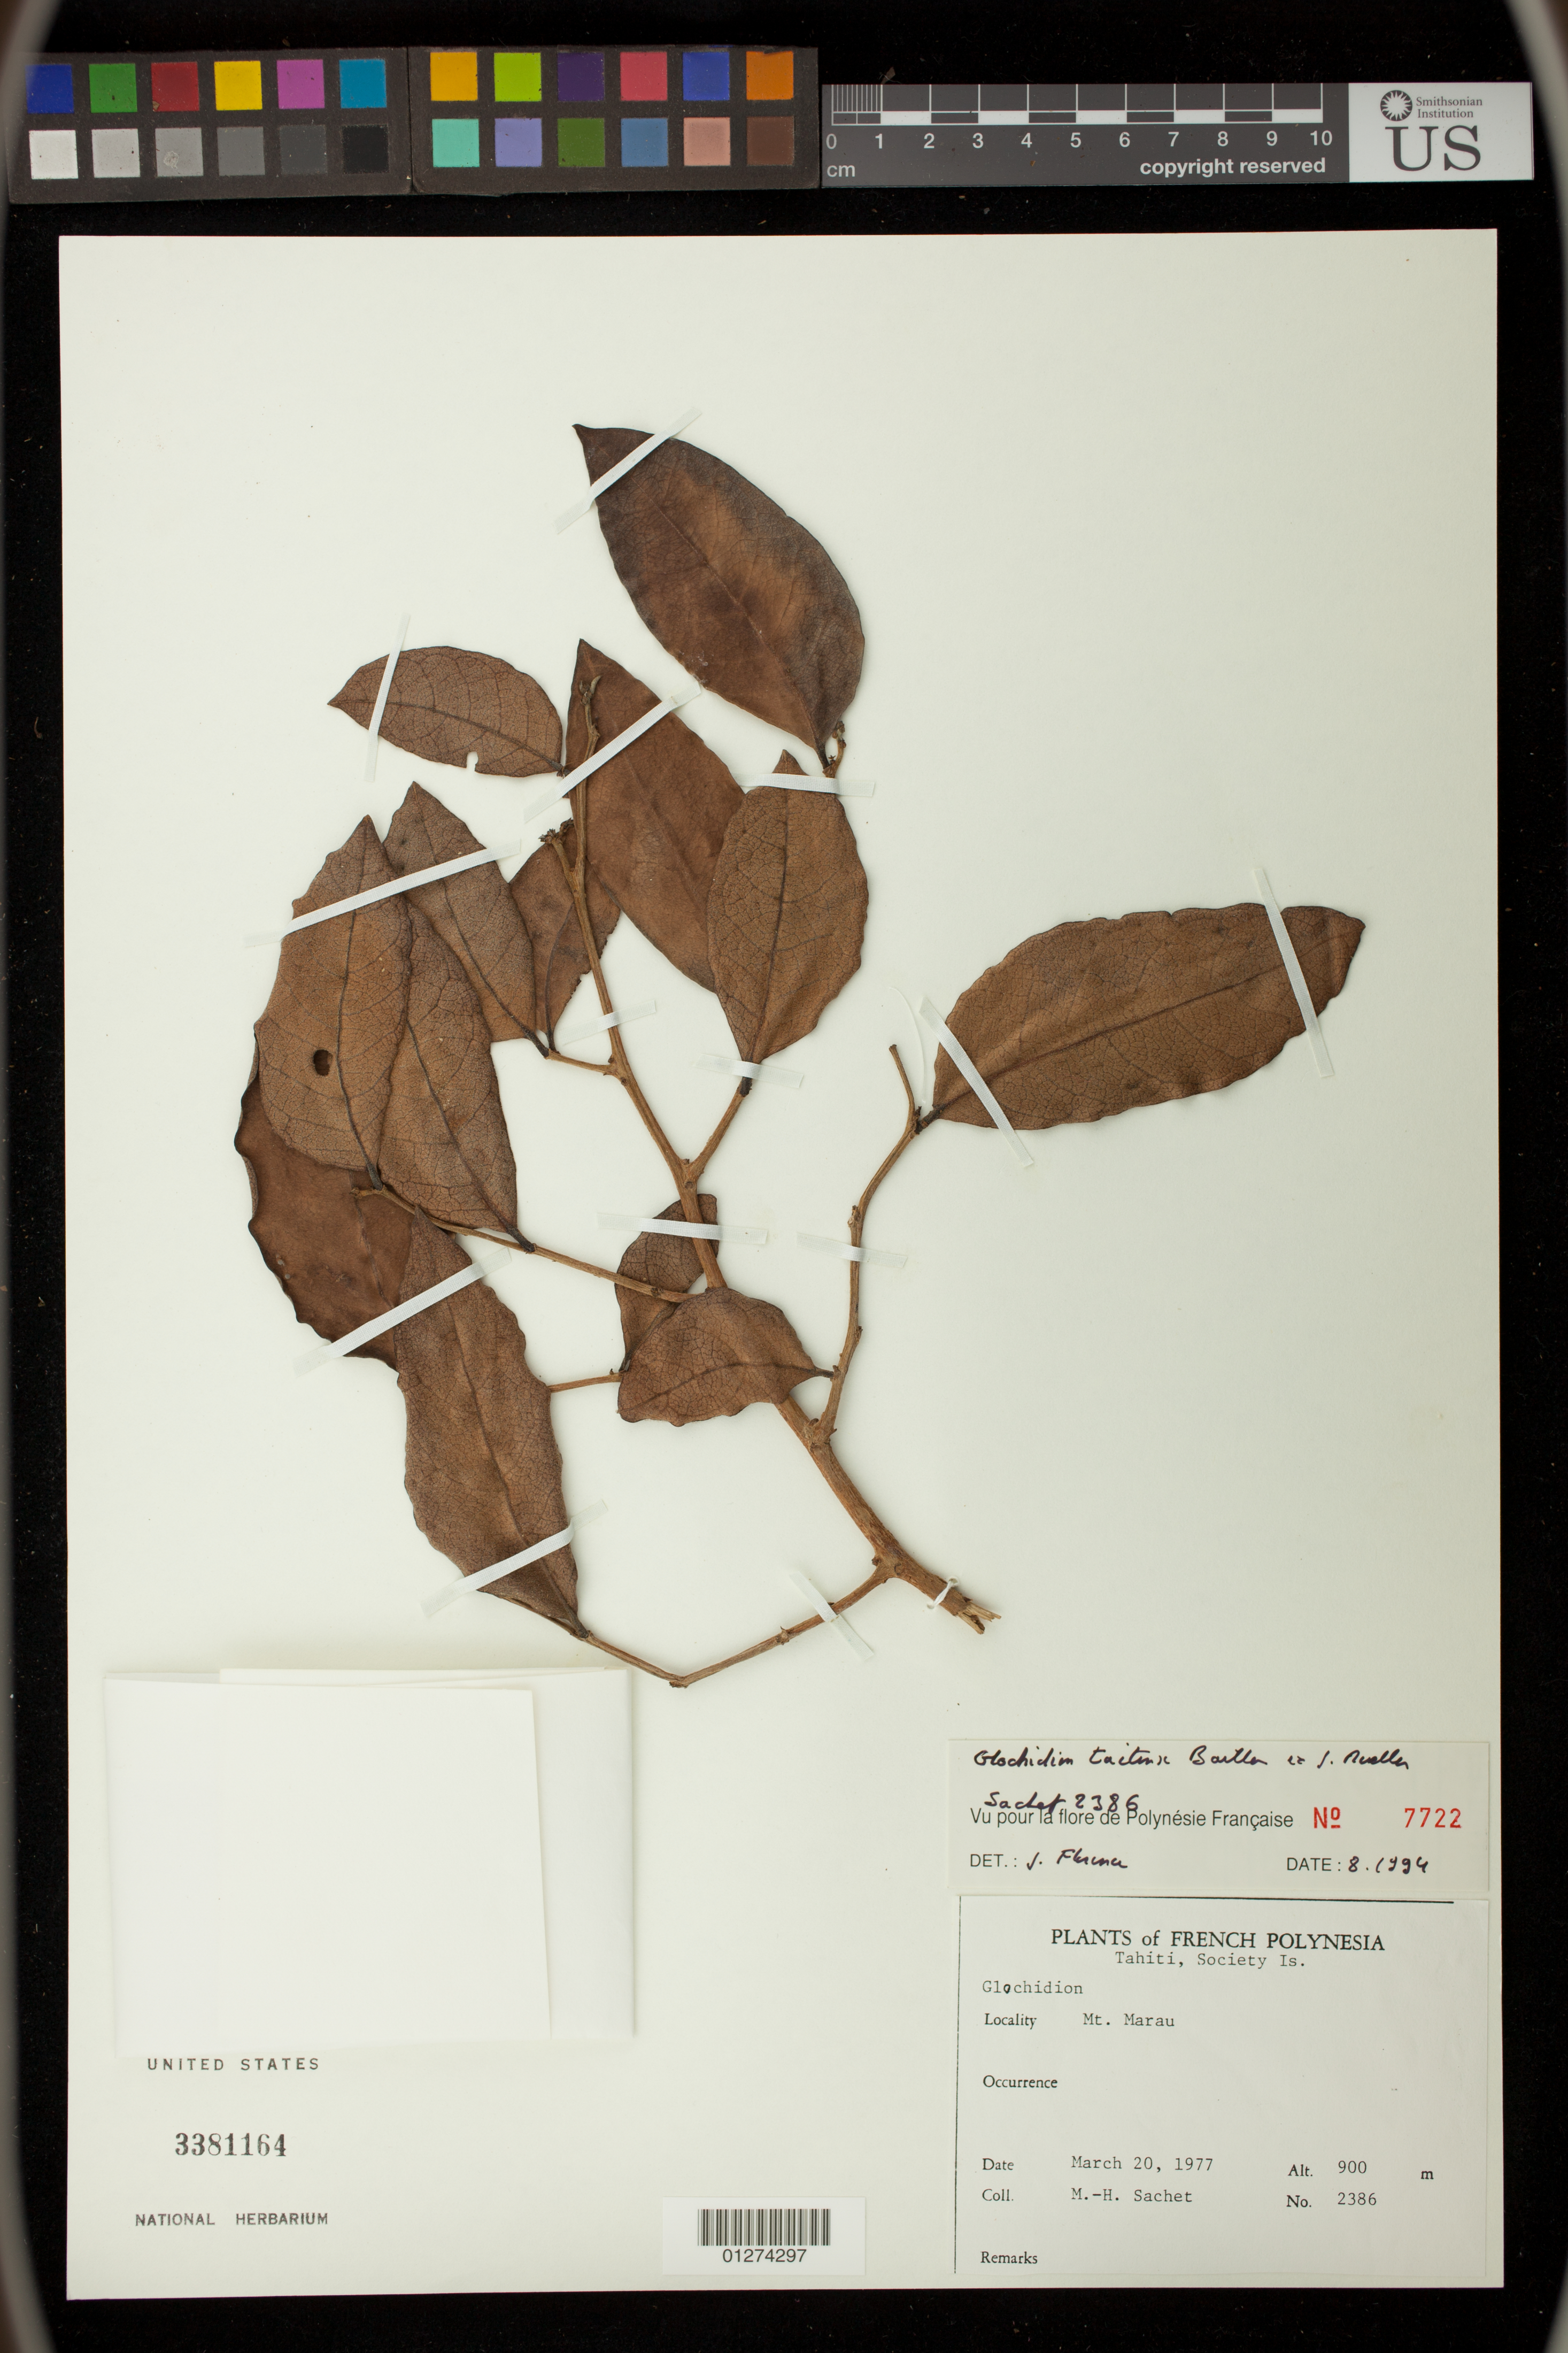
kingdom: Plantae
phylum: Tracheophyta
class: Magnoliopsida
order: Malpighiales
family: Phyllanthaceae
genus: Phyllanthus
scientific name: Phyllanthus taitensis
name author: (Baill. ex Müll. Arg.) Müll. Arg.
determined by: Wagner, W. L., (BOT), Smithsonian Institution - National Museum of Natural History (UNITED STATES)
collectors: M.-H. Sachet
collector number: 2386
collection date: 1977-03-20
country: French Polynesia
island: Tahiti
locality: Tahiti, Society Is. Mt. Marau,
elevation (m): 900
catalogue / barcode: US 3381164